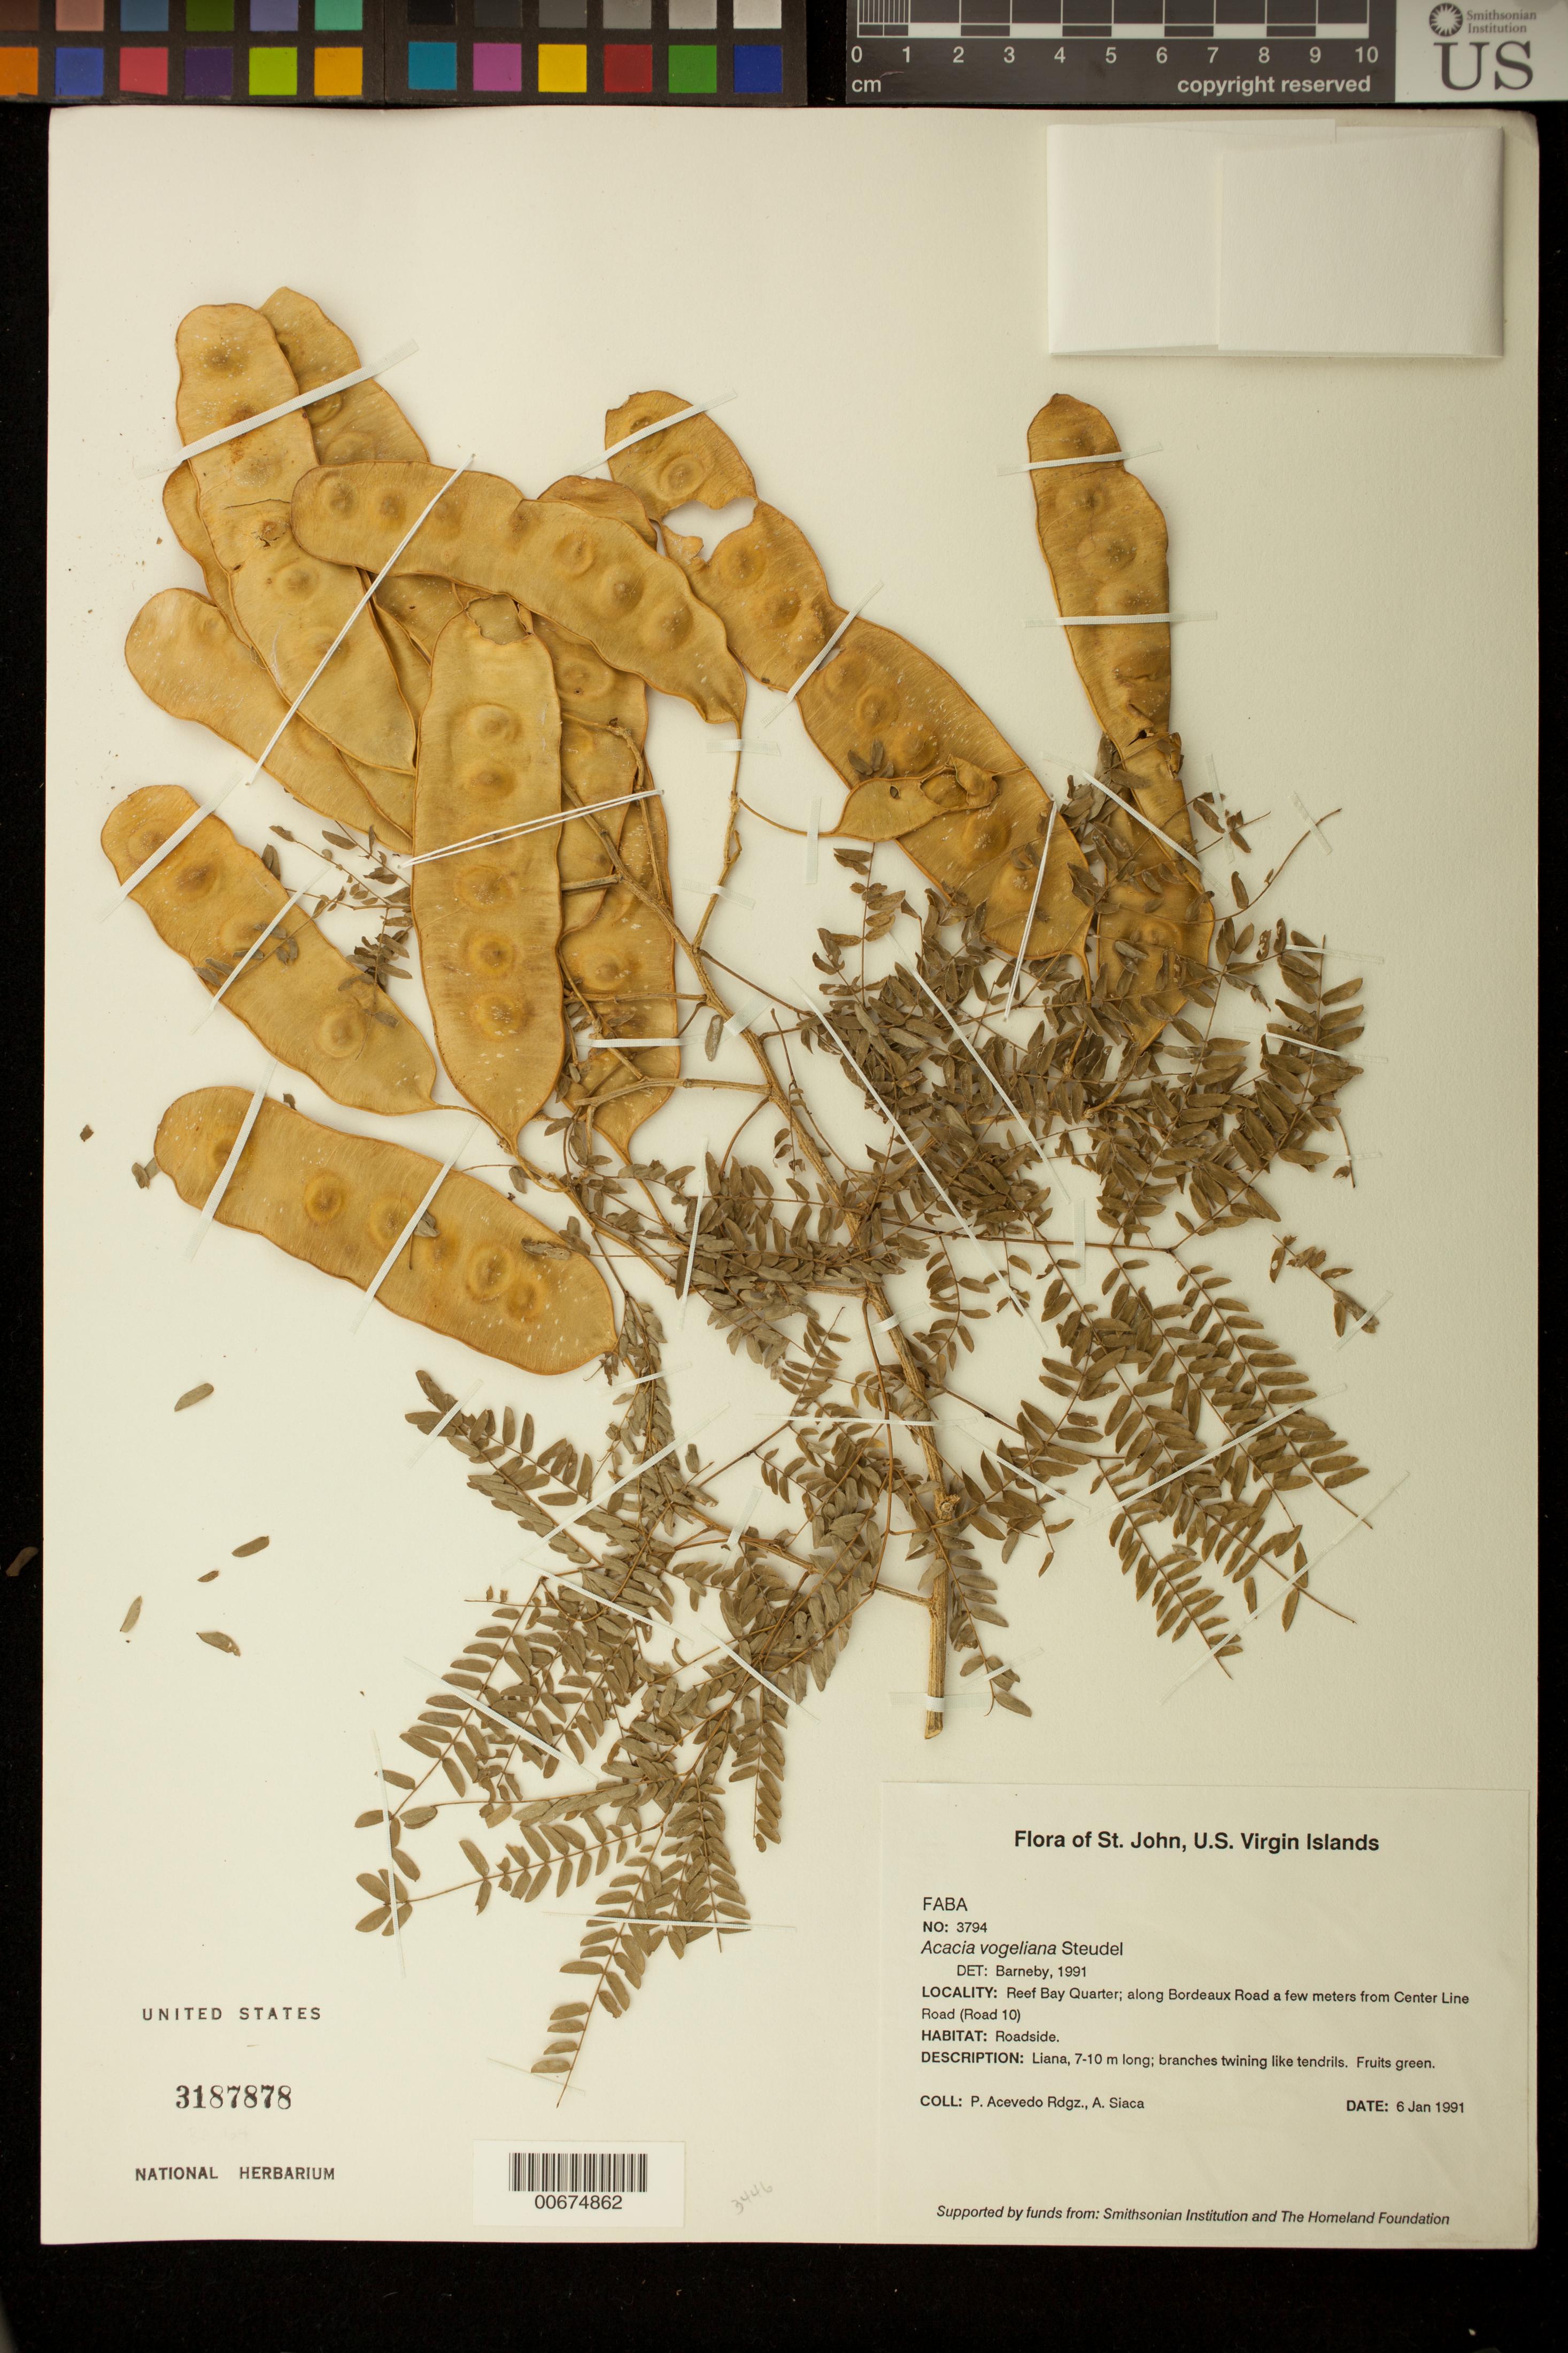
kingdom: Plantae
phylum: Tracheophyta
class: Magnoliopsida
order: Fabales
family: Fabaceae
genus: Parasenegalia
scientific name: Parasenegalia vogeliana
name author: (Steud.) Seigler & Ebinger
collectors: P. Acevedo-Rodr. & A. Siaca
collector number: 3794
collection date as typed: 06 Jan 1991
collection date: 1991-01-06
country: U.S. Virgin Islands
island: St. John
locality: Reef Bay Quarter; along Bordeaux Road a few meters from Center Line Road (Road 10)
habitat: Roadside.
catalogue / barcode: US 3287878